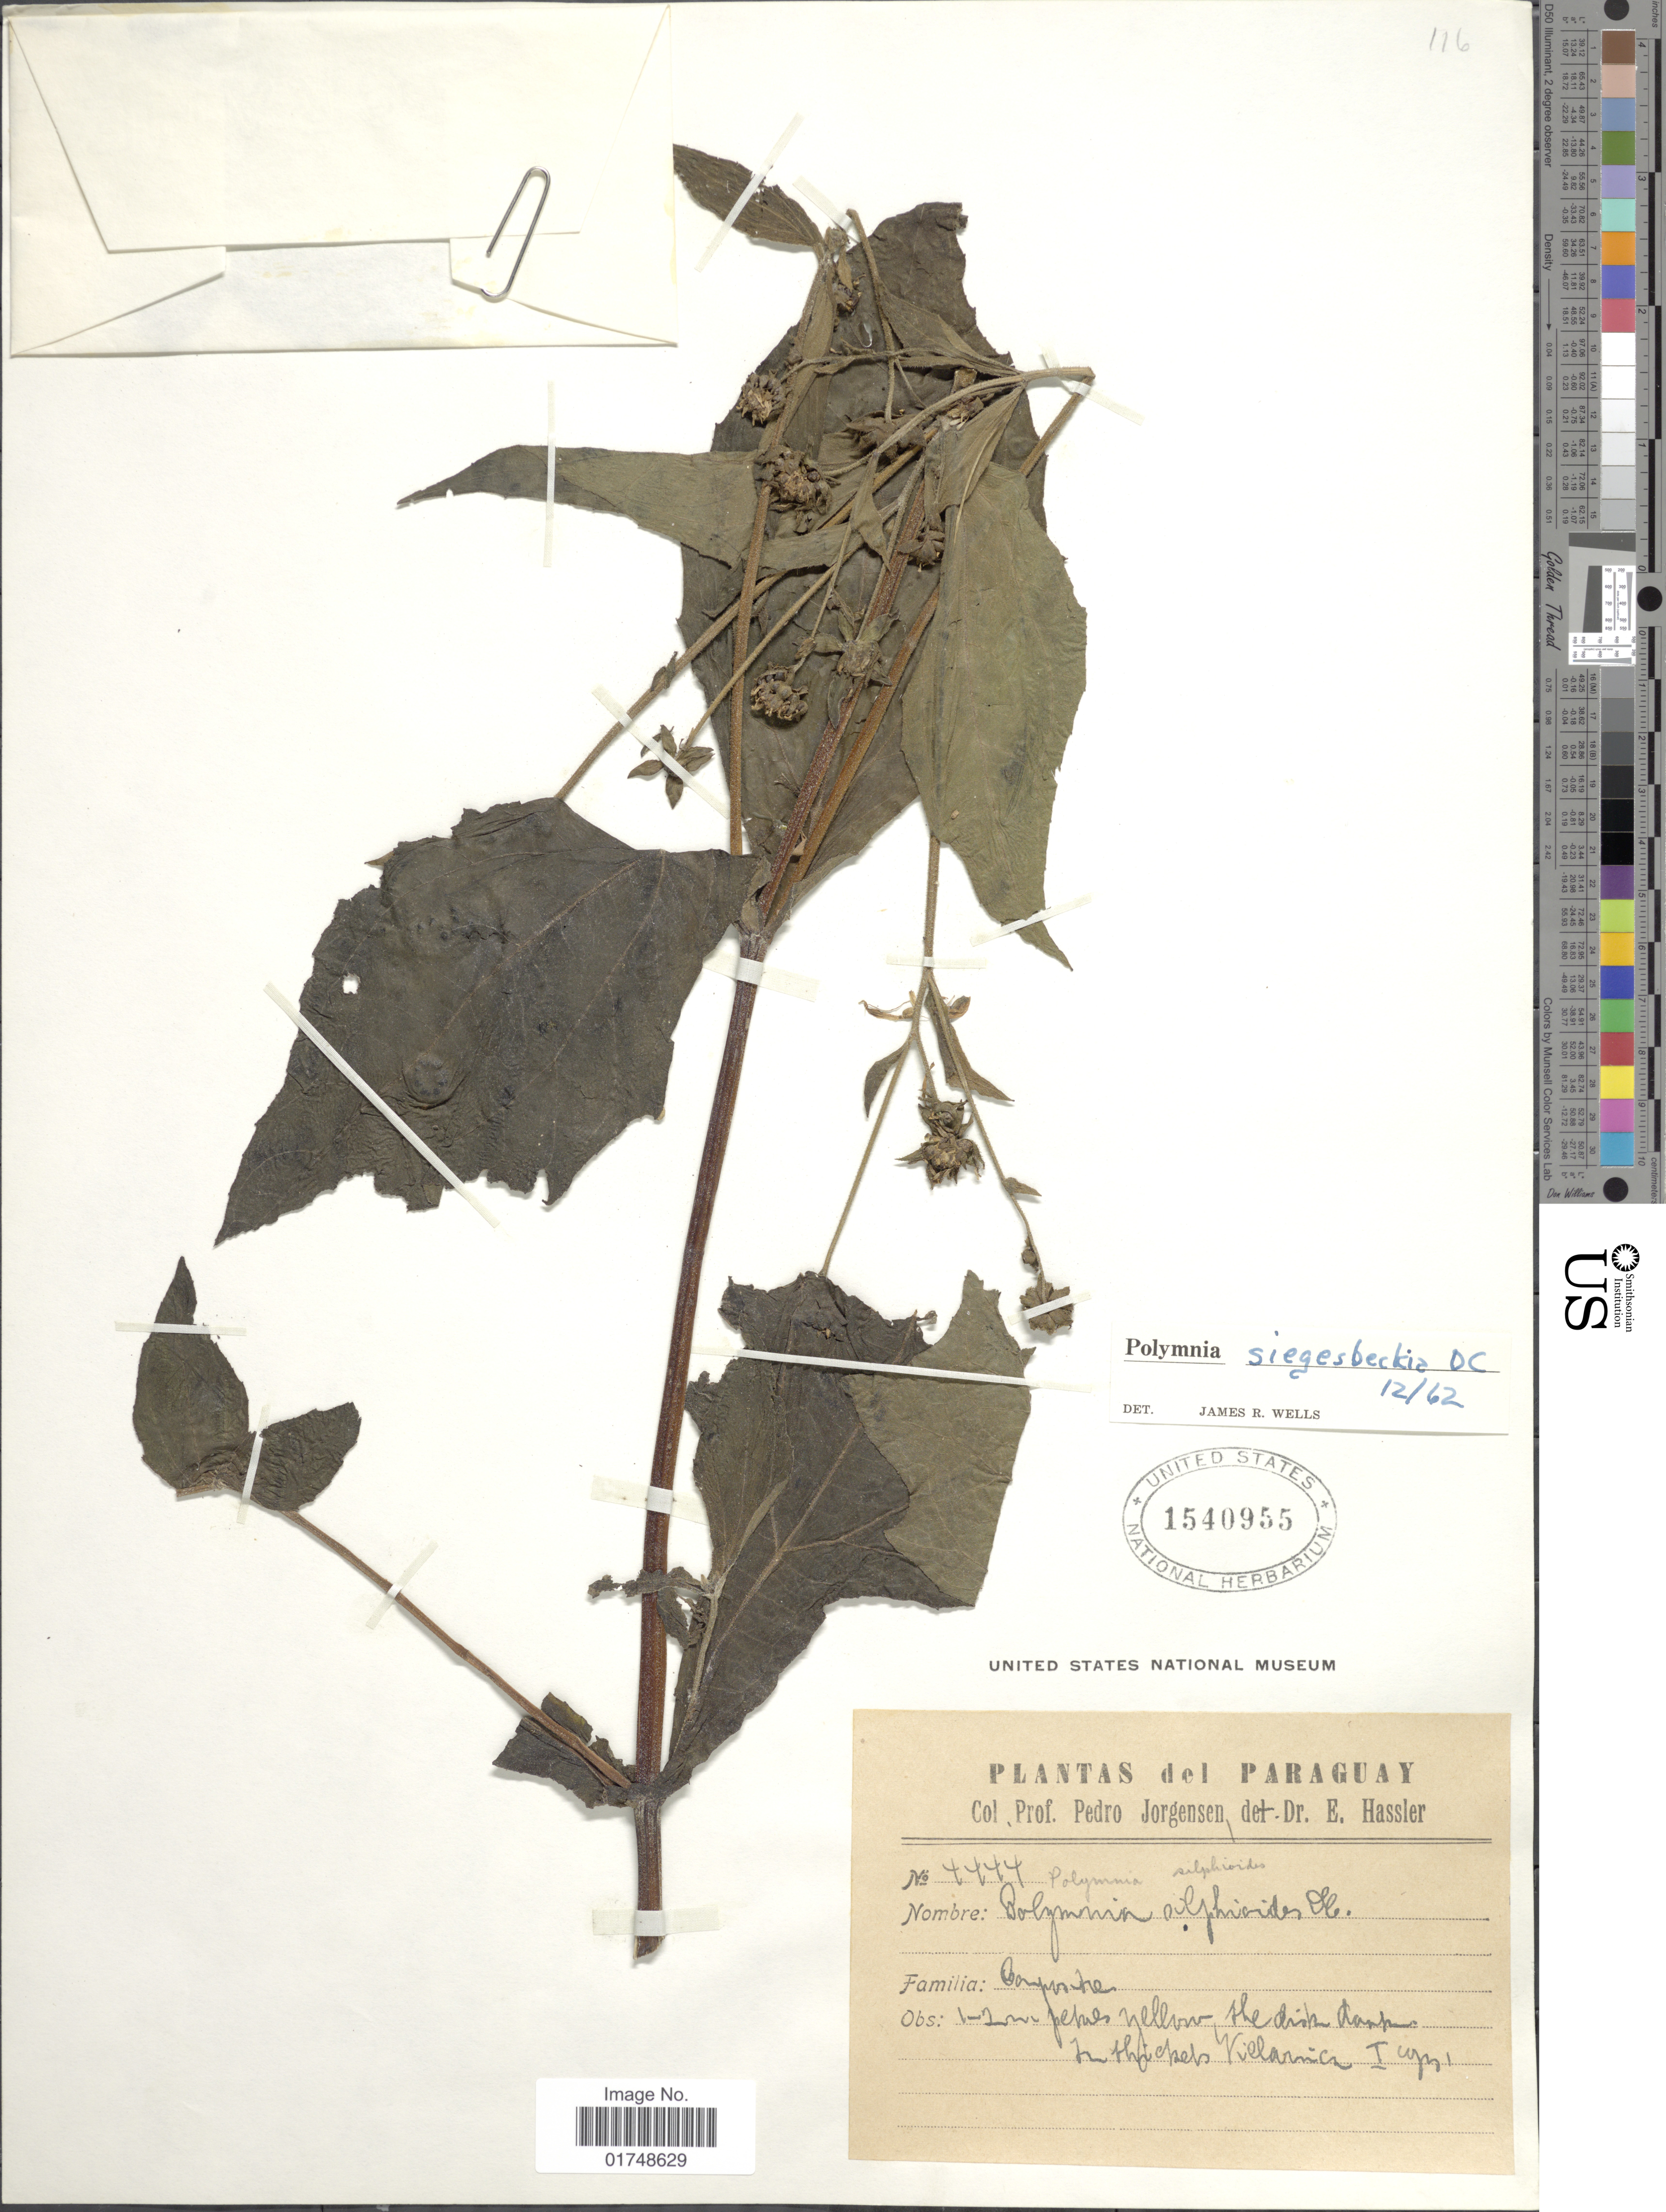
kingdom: Plantae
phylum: Tracheophyta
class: Magnoliopsida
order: Asterales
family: Asteraceae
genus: Smallanthus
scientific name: Smallanthus siegesbeckia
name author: (DC.) H. Rob.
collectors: P. Jörgensen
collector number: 4444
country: Paraguay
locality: In thickets Villarrica.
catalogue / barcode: US 1540955